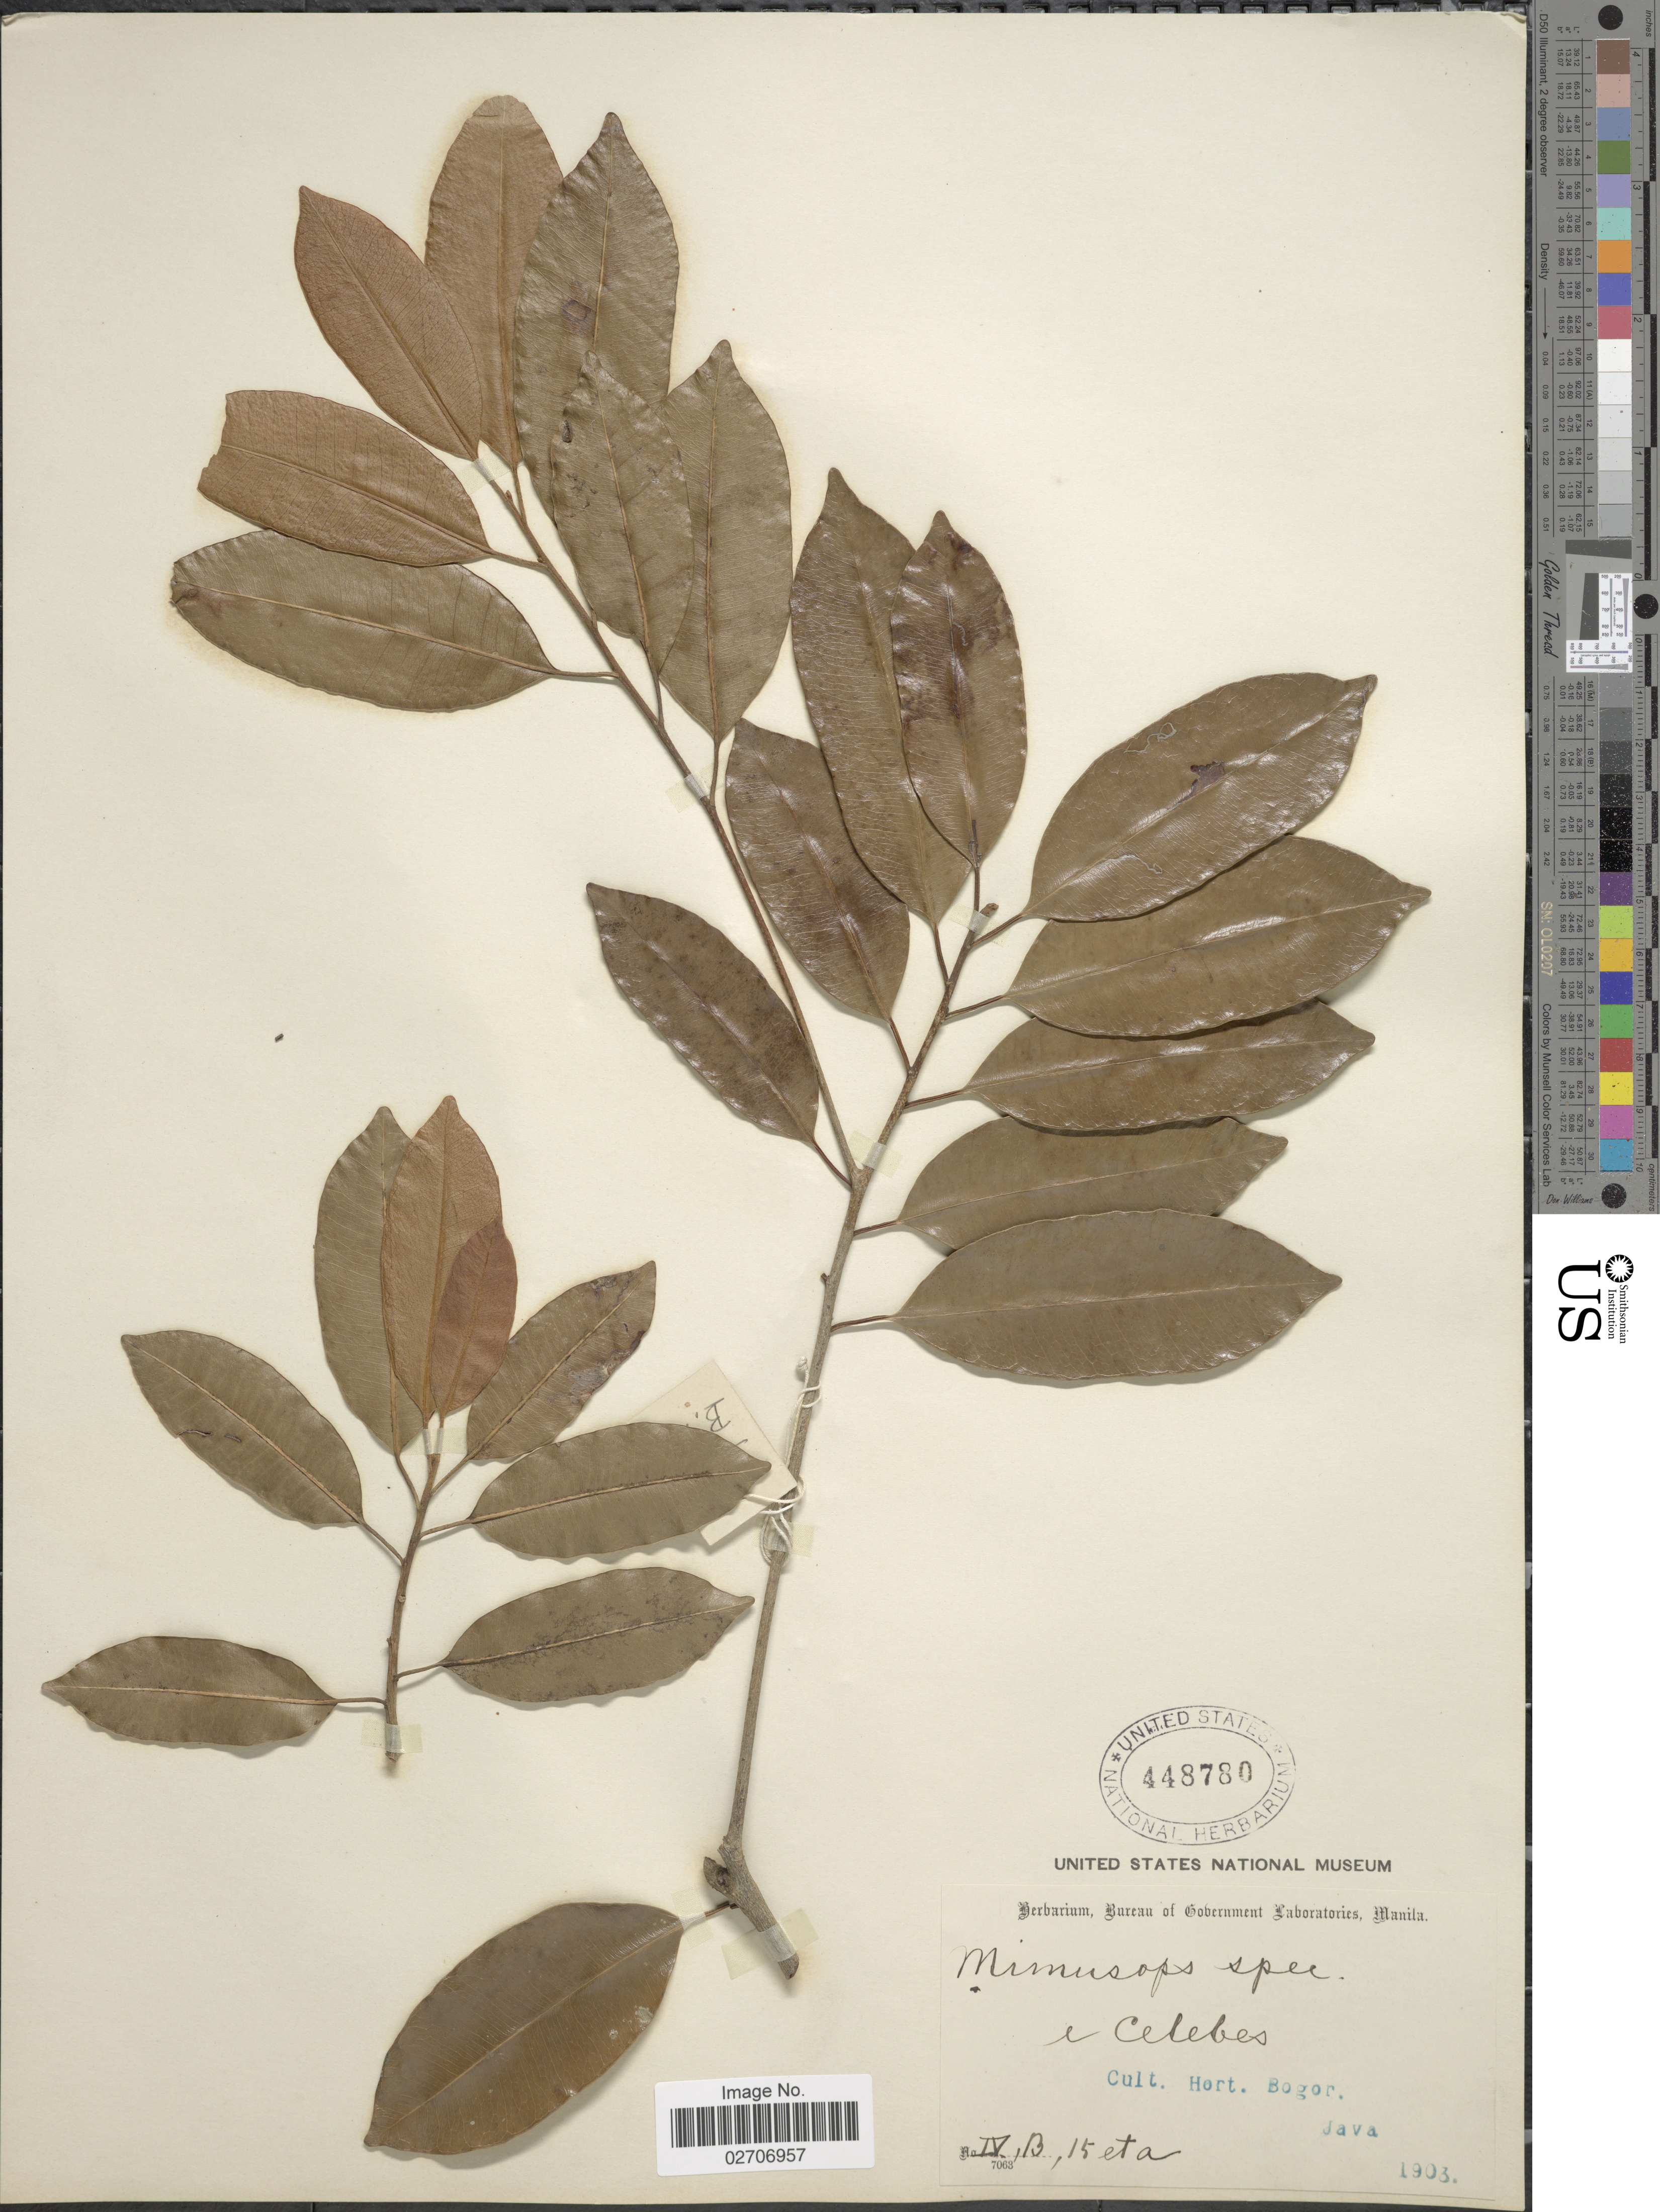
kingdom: Plantae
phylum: Tracheophyta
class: Magnoliopsida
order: Ericales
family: Sapotaceae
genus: Manilkara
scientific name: Manilkara sp.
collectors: Ex herb. Bureau of Government Laboratories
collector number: IV, B, 15 et a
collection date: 1903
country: Indonesia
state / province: Java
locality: E. Celebes, Cult. Hort. Bogor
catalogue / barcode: US 448780